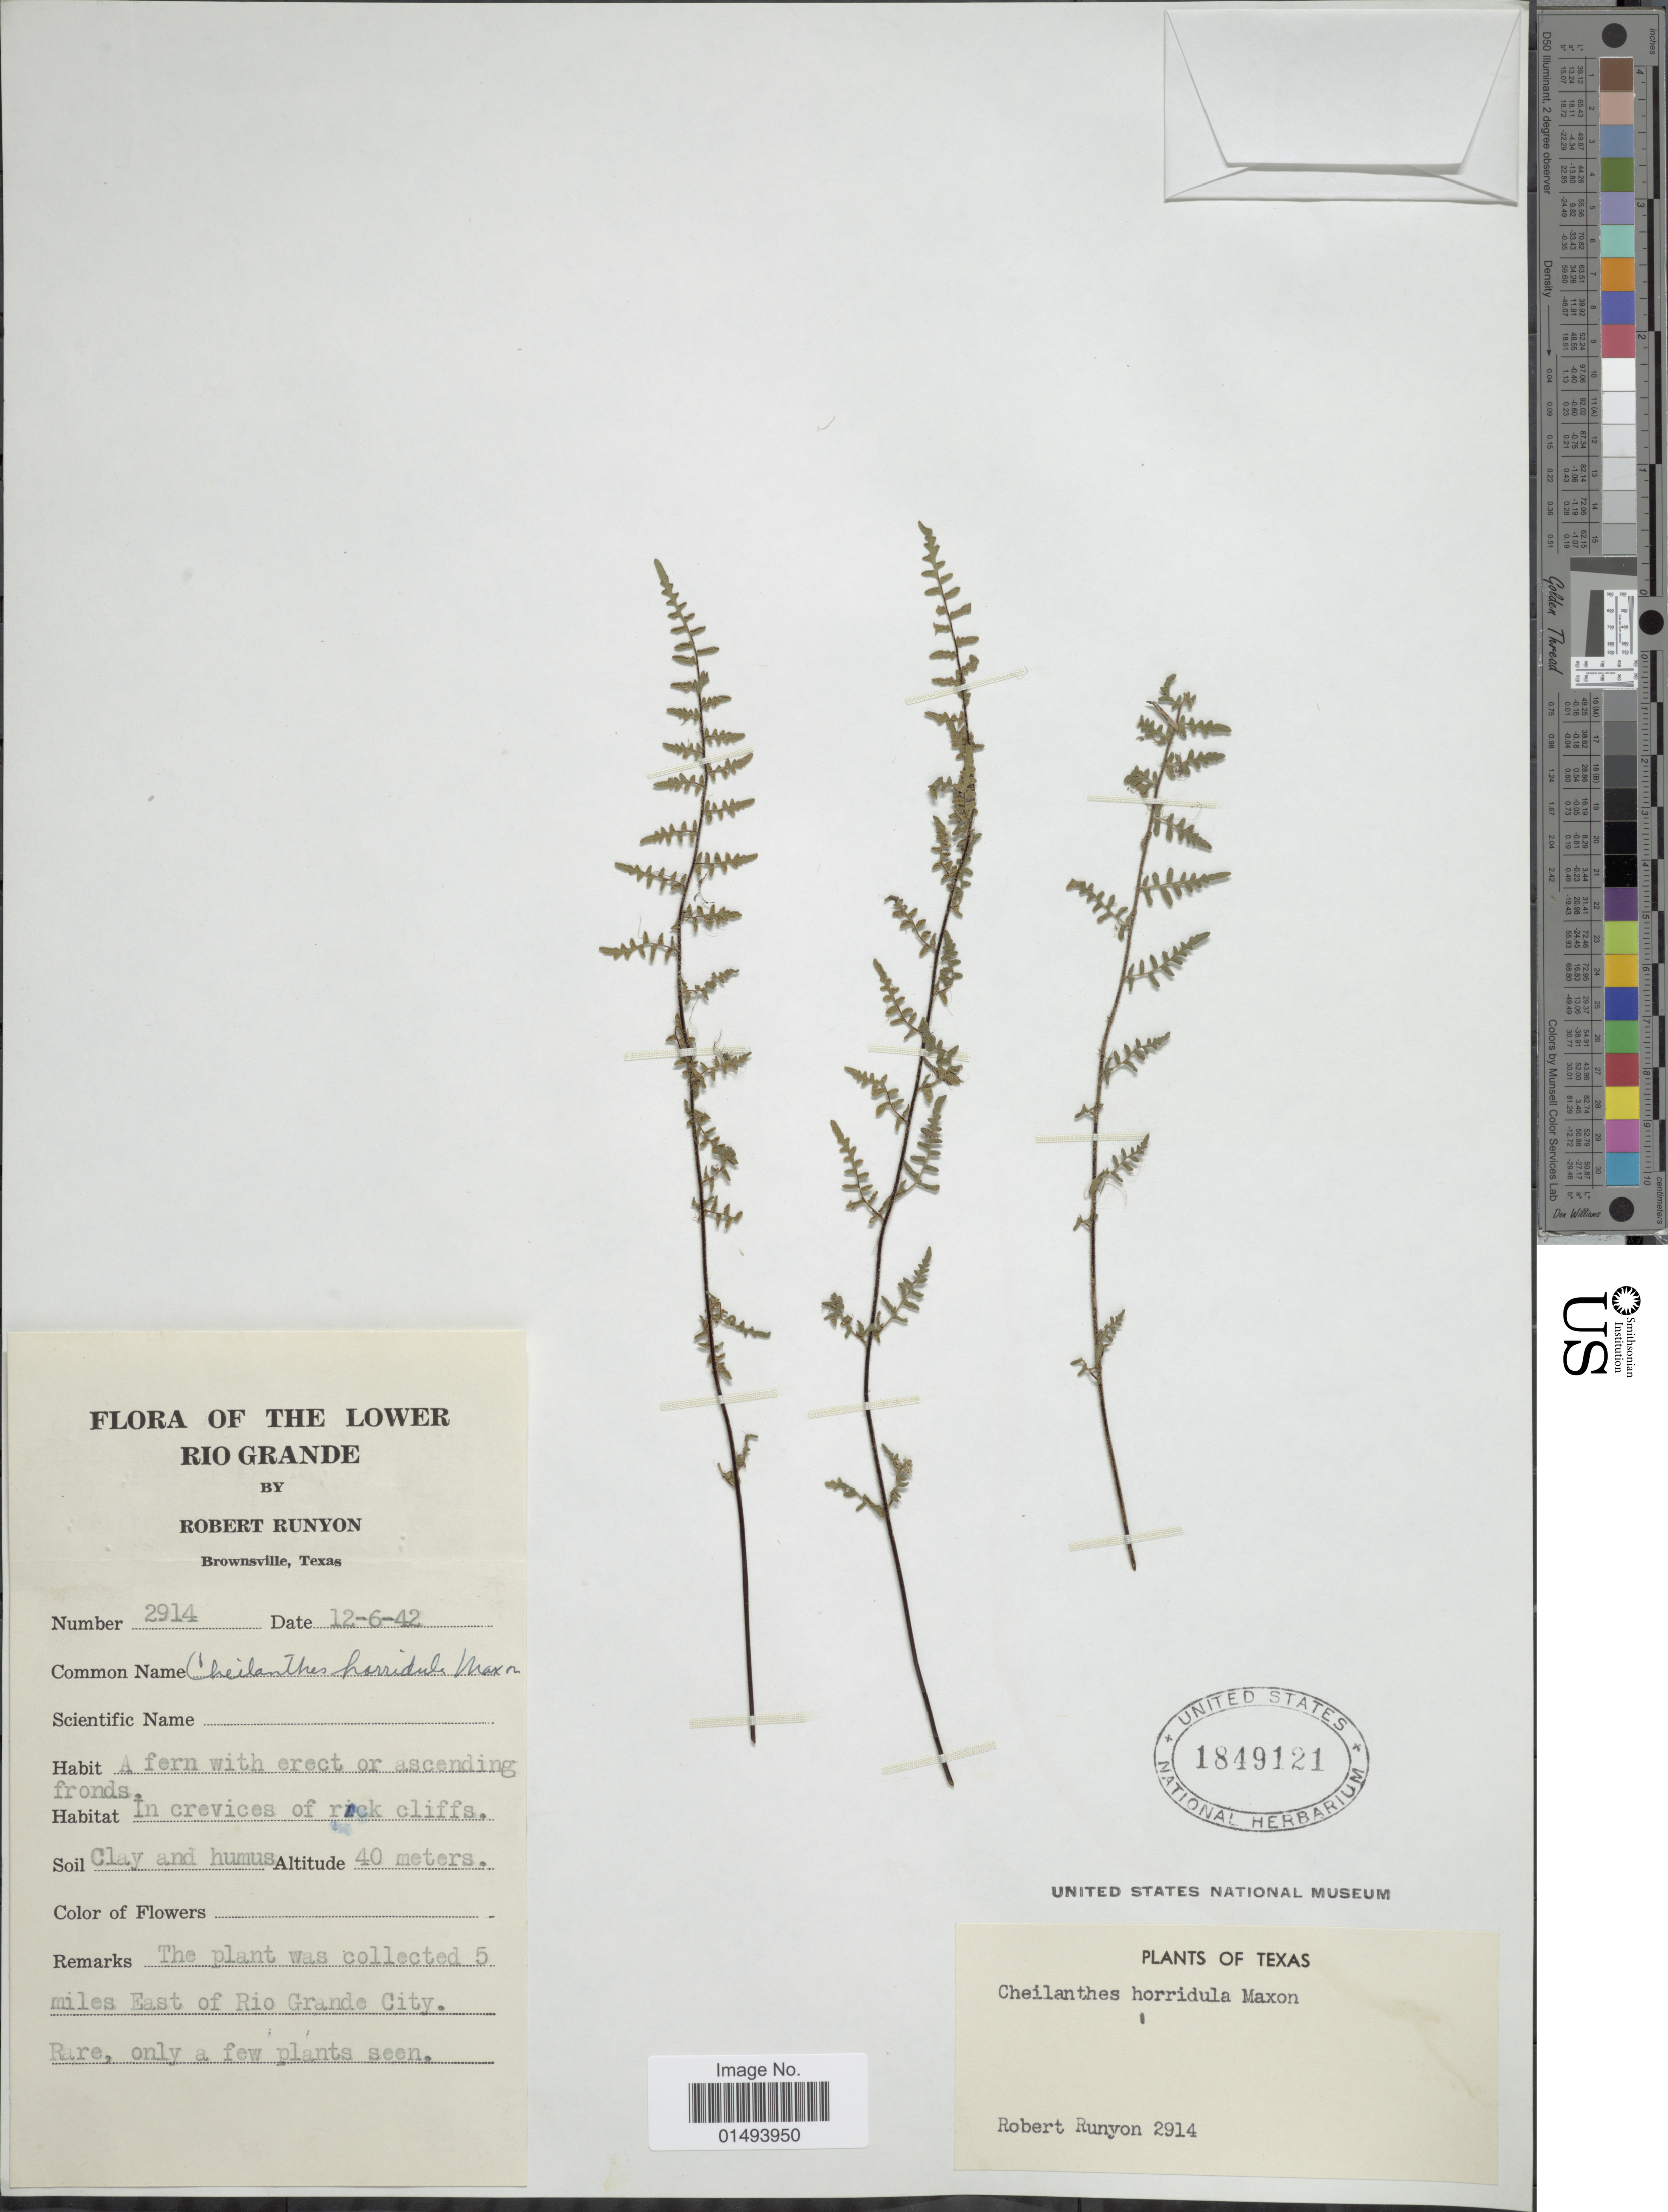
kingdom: Plantae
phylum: Tracheophyta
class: Polypodiopsida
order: Polypodiales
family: Pteridaceae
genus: Myriopteris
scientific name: Myriopteris scabra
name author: (C. Chr.) Grusz & Windham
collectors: R. Runyon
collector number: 2914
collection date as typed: Transcribed d/m/y: 6/12/42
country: United States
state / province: Texas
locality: Flora of the Lower Rio Grande Brownsville, The plant was collected 5 miles East of Rio Grande City. Rara, only a few plants seen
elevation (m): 40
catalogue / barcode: US 1849121